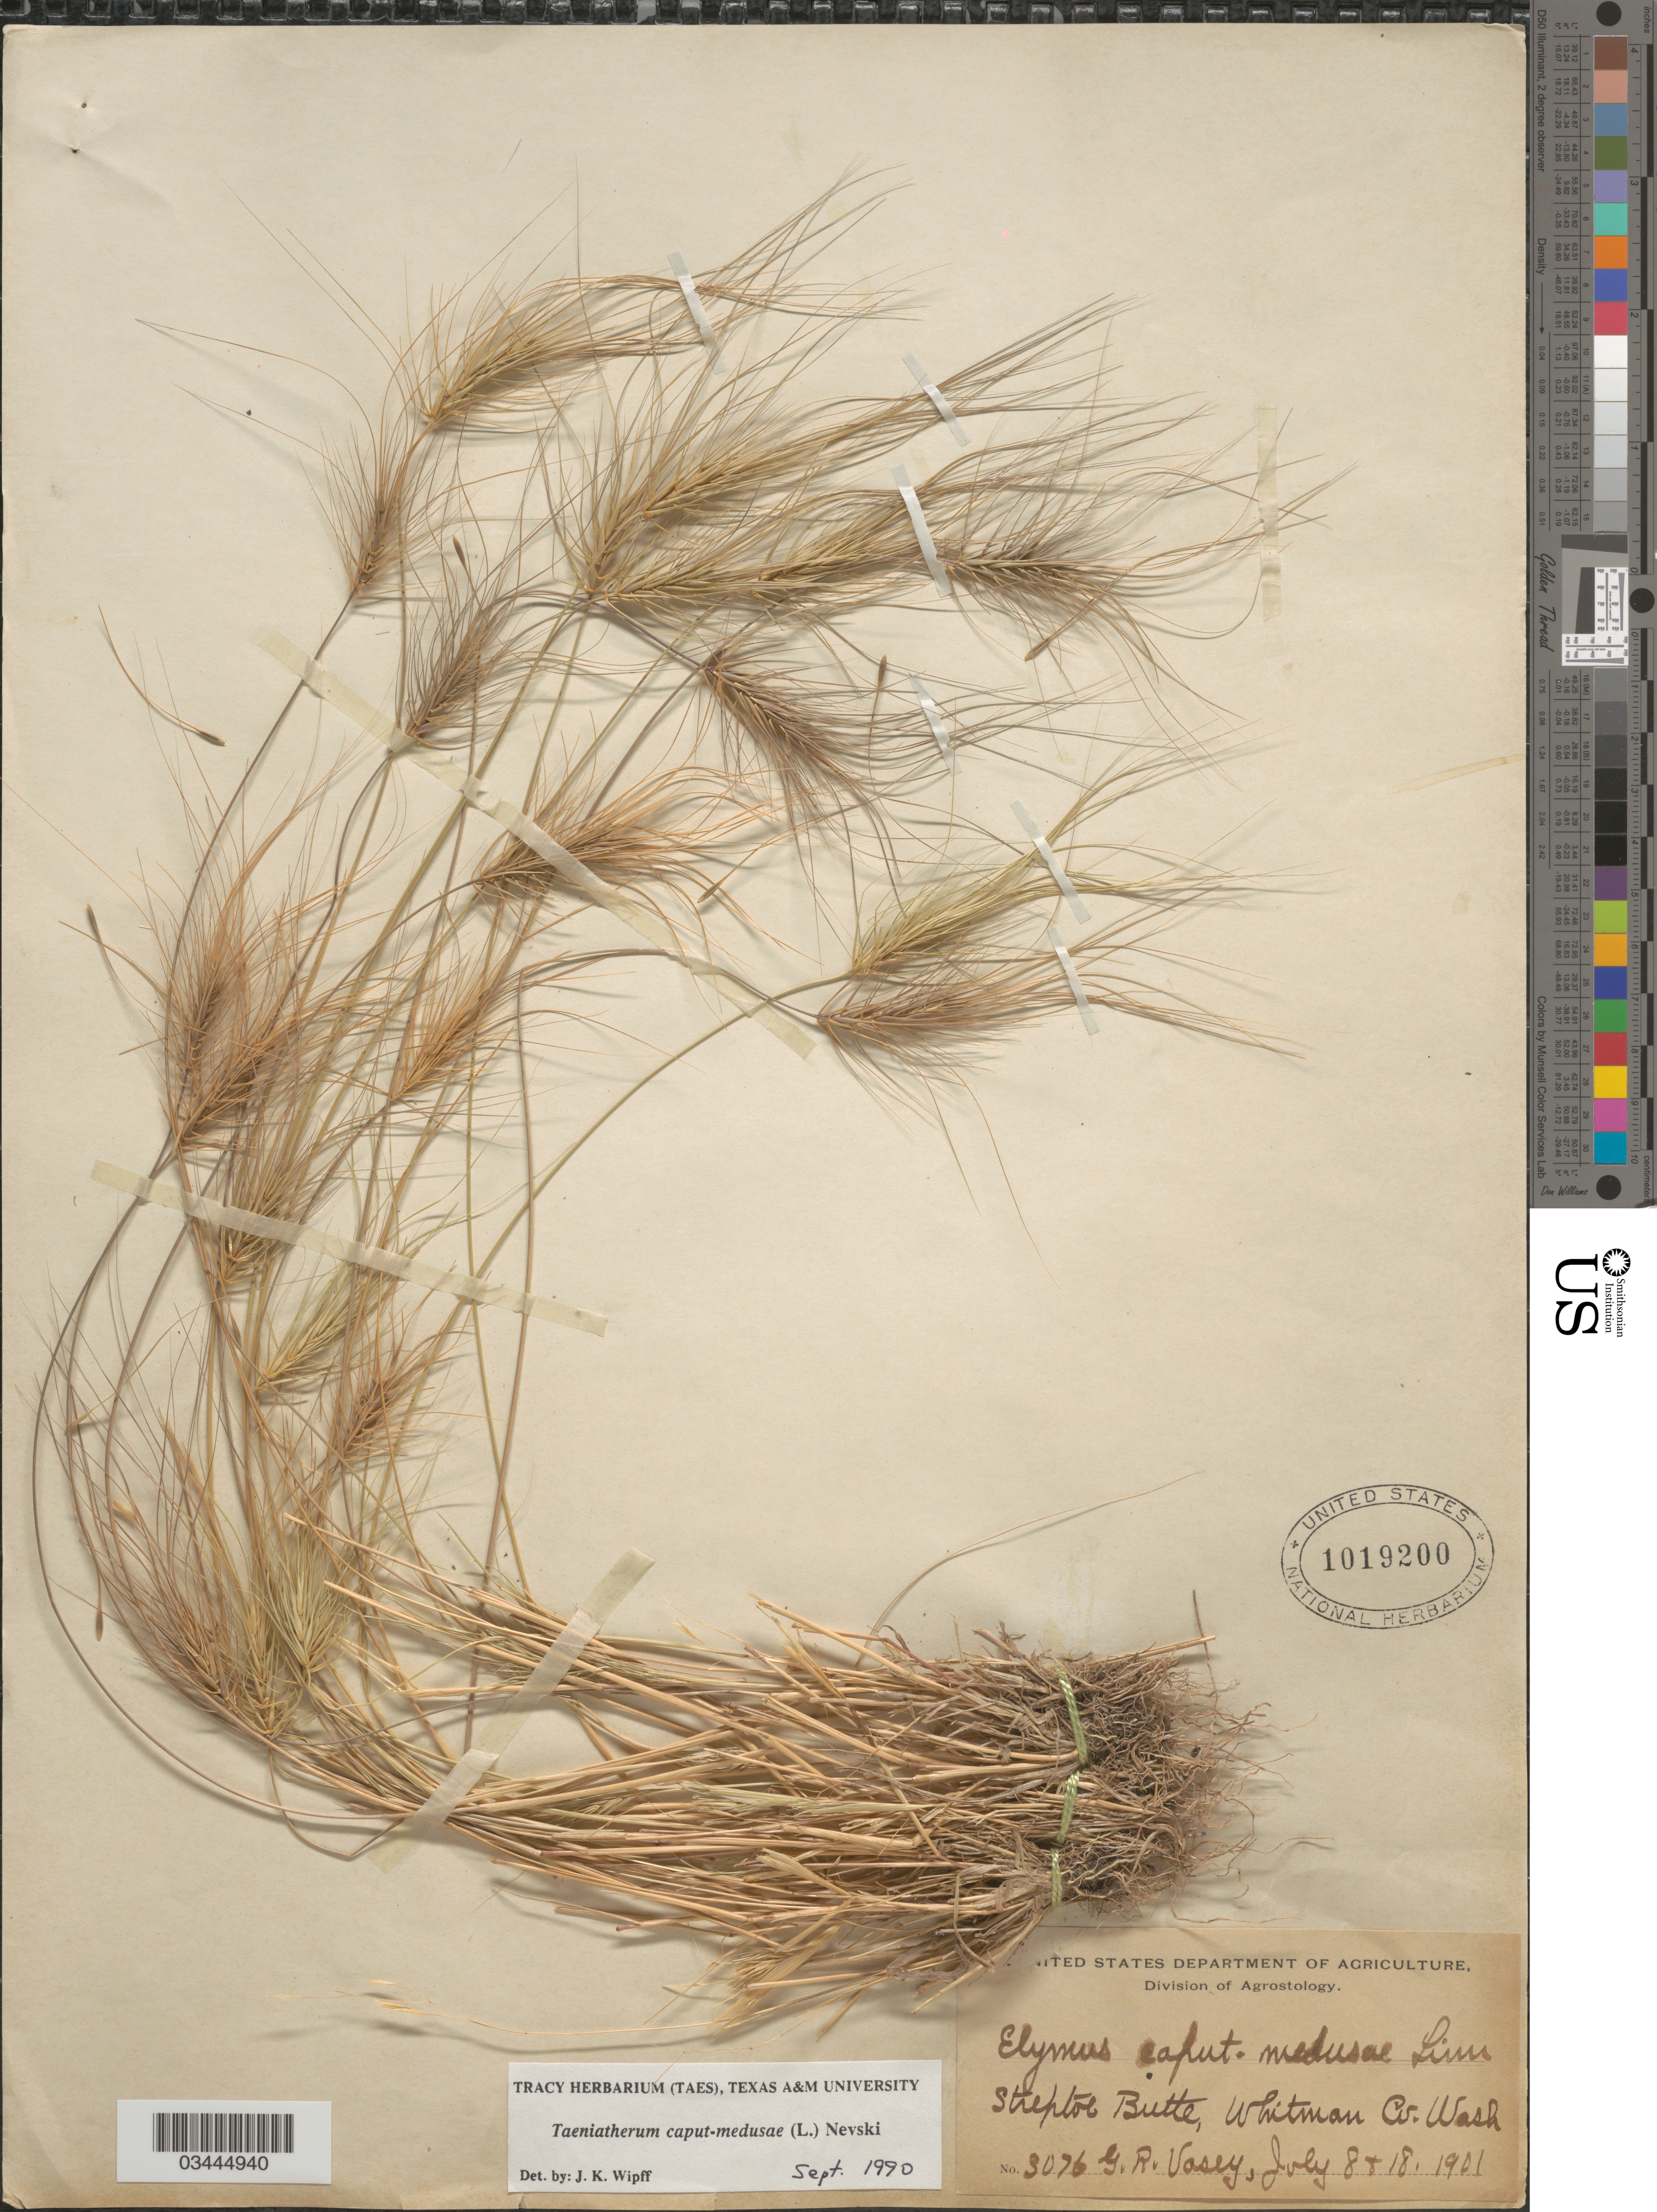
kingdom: Plantae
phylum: Tracheophyta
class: Liliopsida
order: Poales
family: Poaceae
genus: Taeniatherum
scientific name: Taeniatherum caput-medusae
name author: L.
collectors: G. R. Vasey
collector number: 3076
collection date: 1901-07-08/1901-07-18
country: United States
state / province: Washington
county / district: Whitman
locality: Steptoe Butte, Whitman Co.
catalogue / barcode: US 1019200